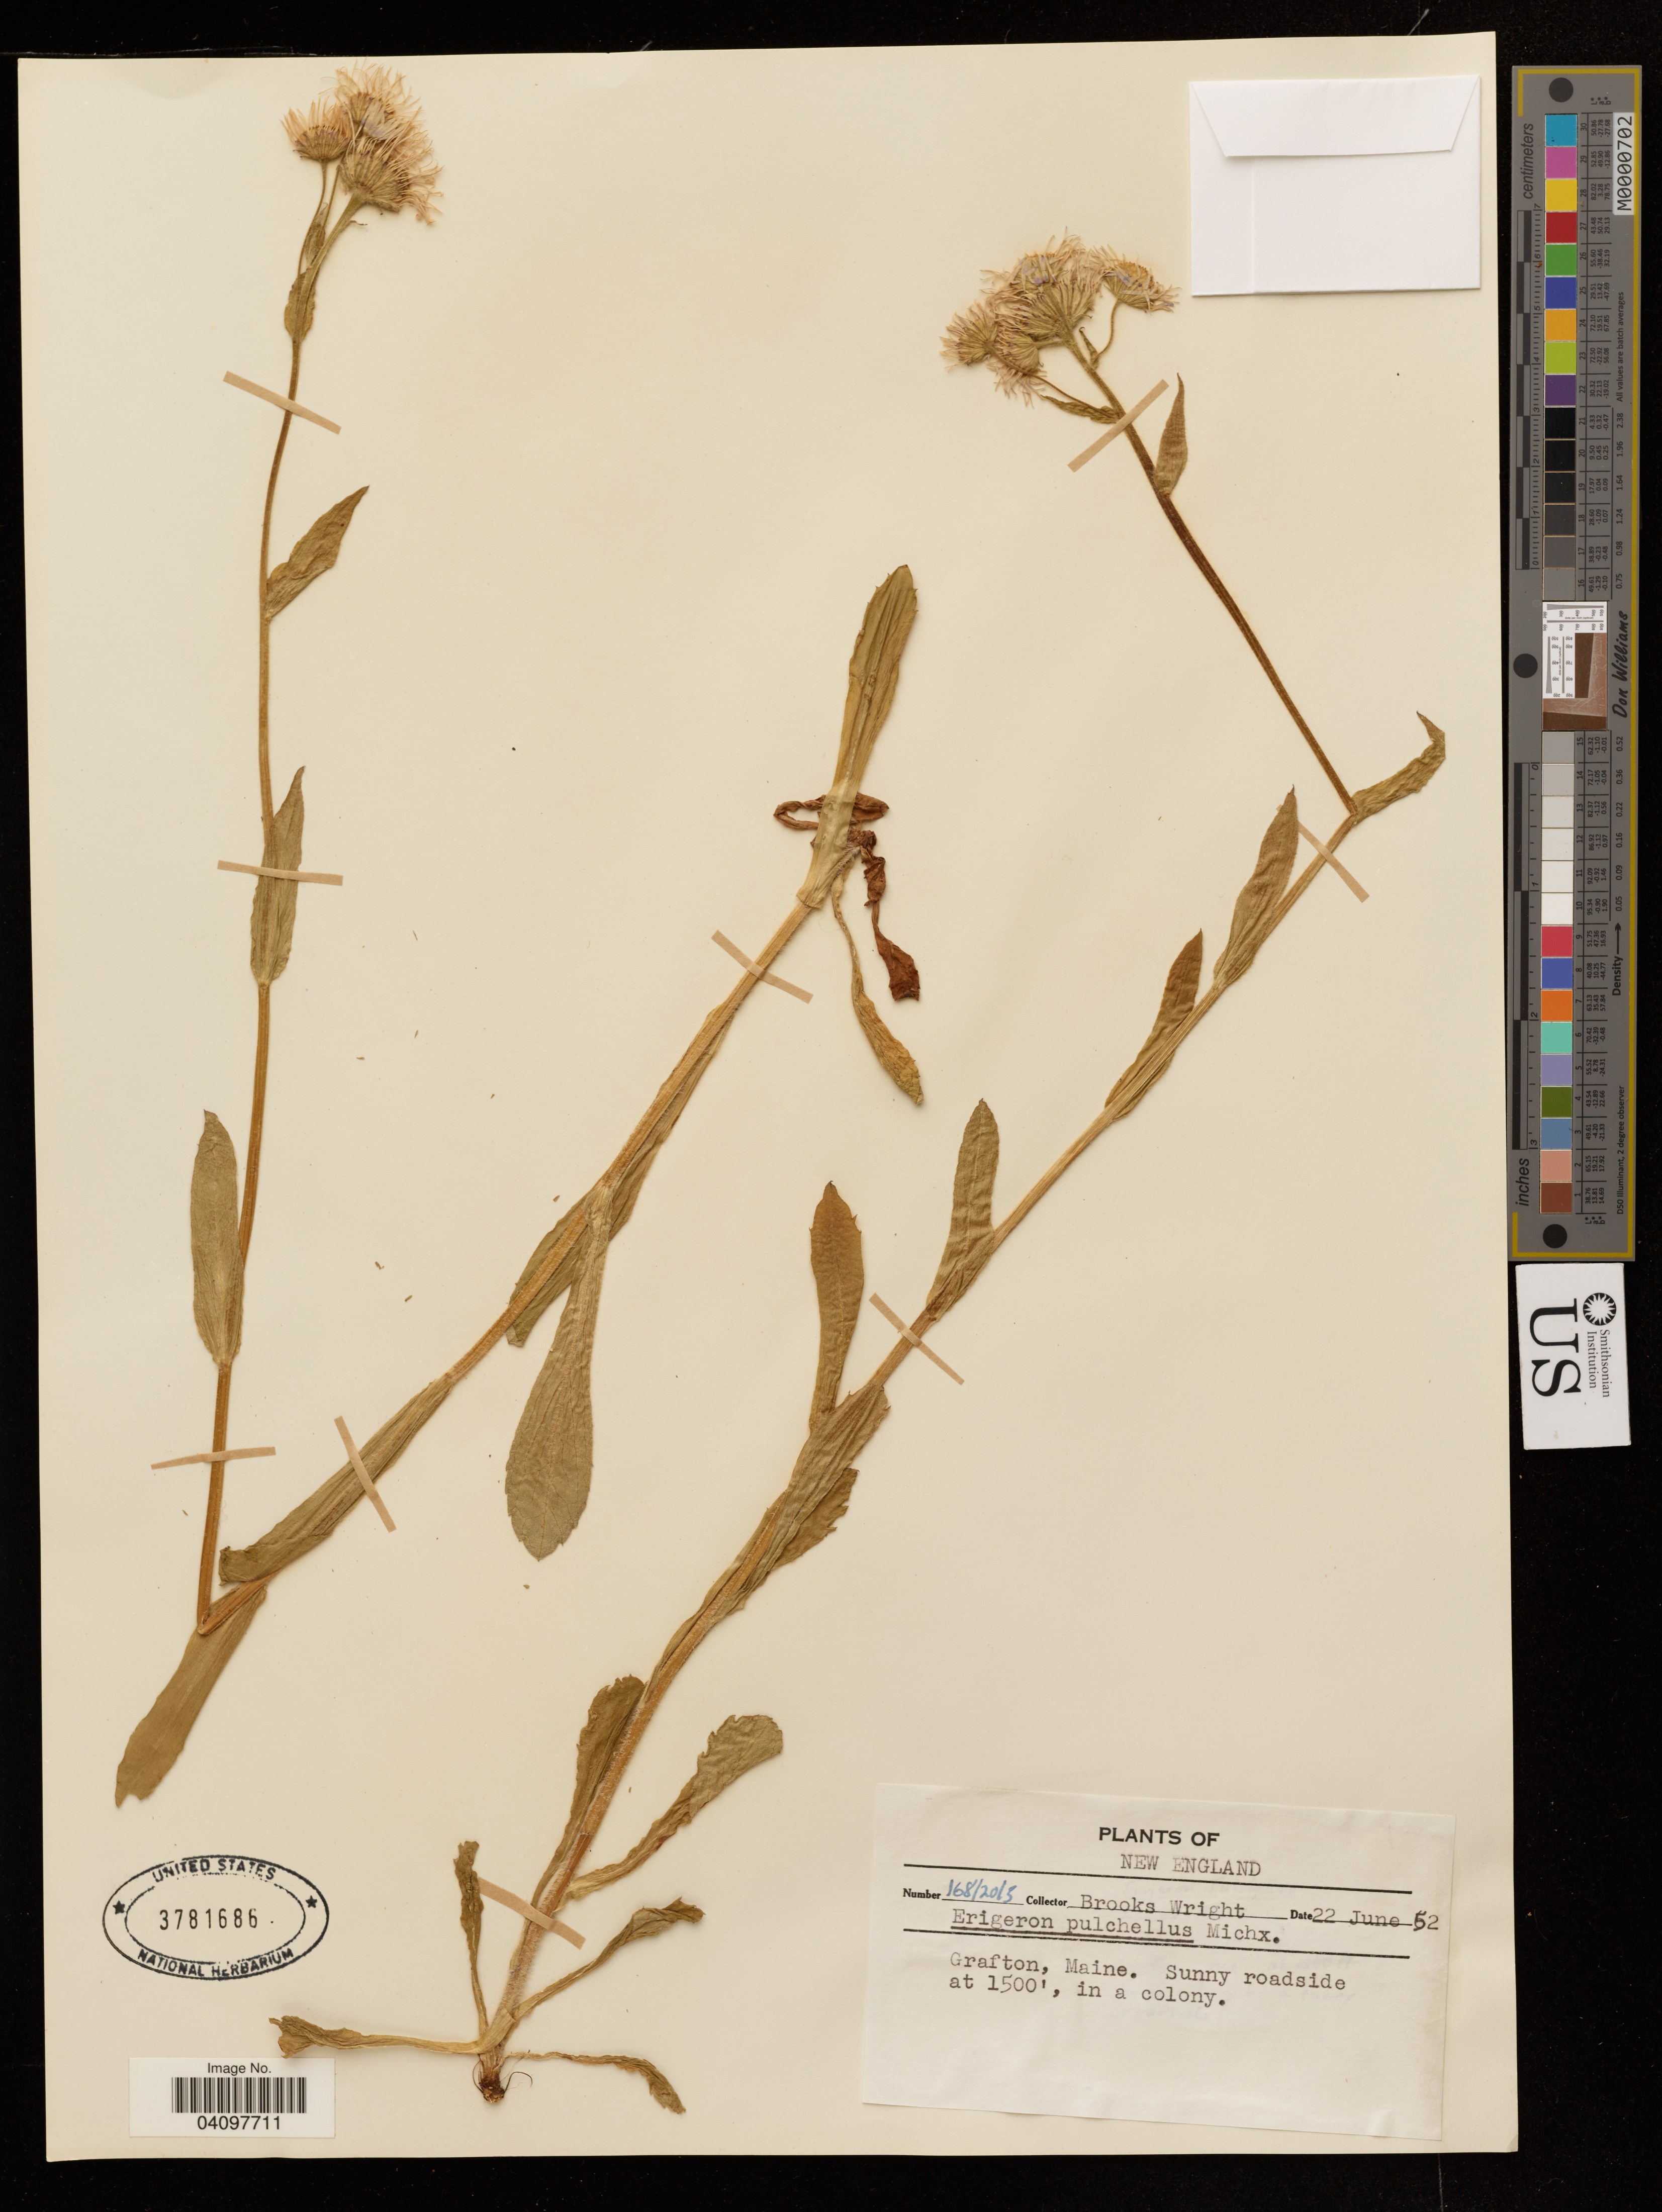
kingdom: Plantae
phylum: Tracheophyta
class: Magnoliopsida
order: Asterales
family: Asteraceae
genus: Erigeron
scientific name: Erigeron pulchellus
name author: Michx.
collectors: B. Wright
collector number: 168-2013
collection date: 1952-06-22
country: United States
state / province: Maine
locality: New England. Grafton. in a colony.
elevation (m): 457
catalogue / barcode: US 3781686